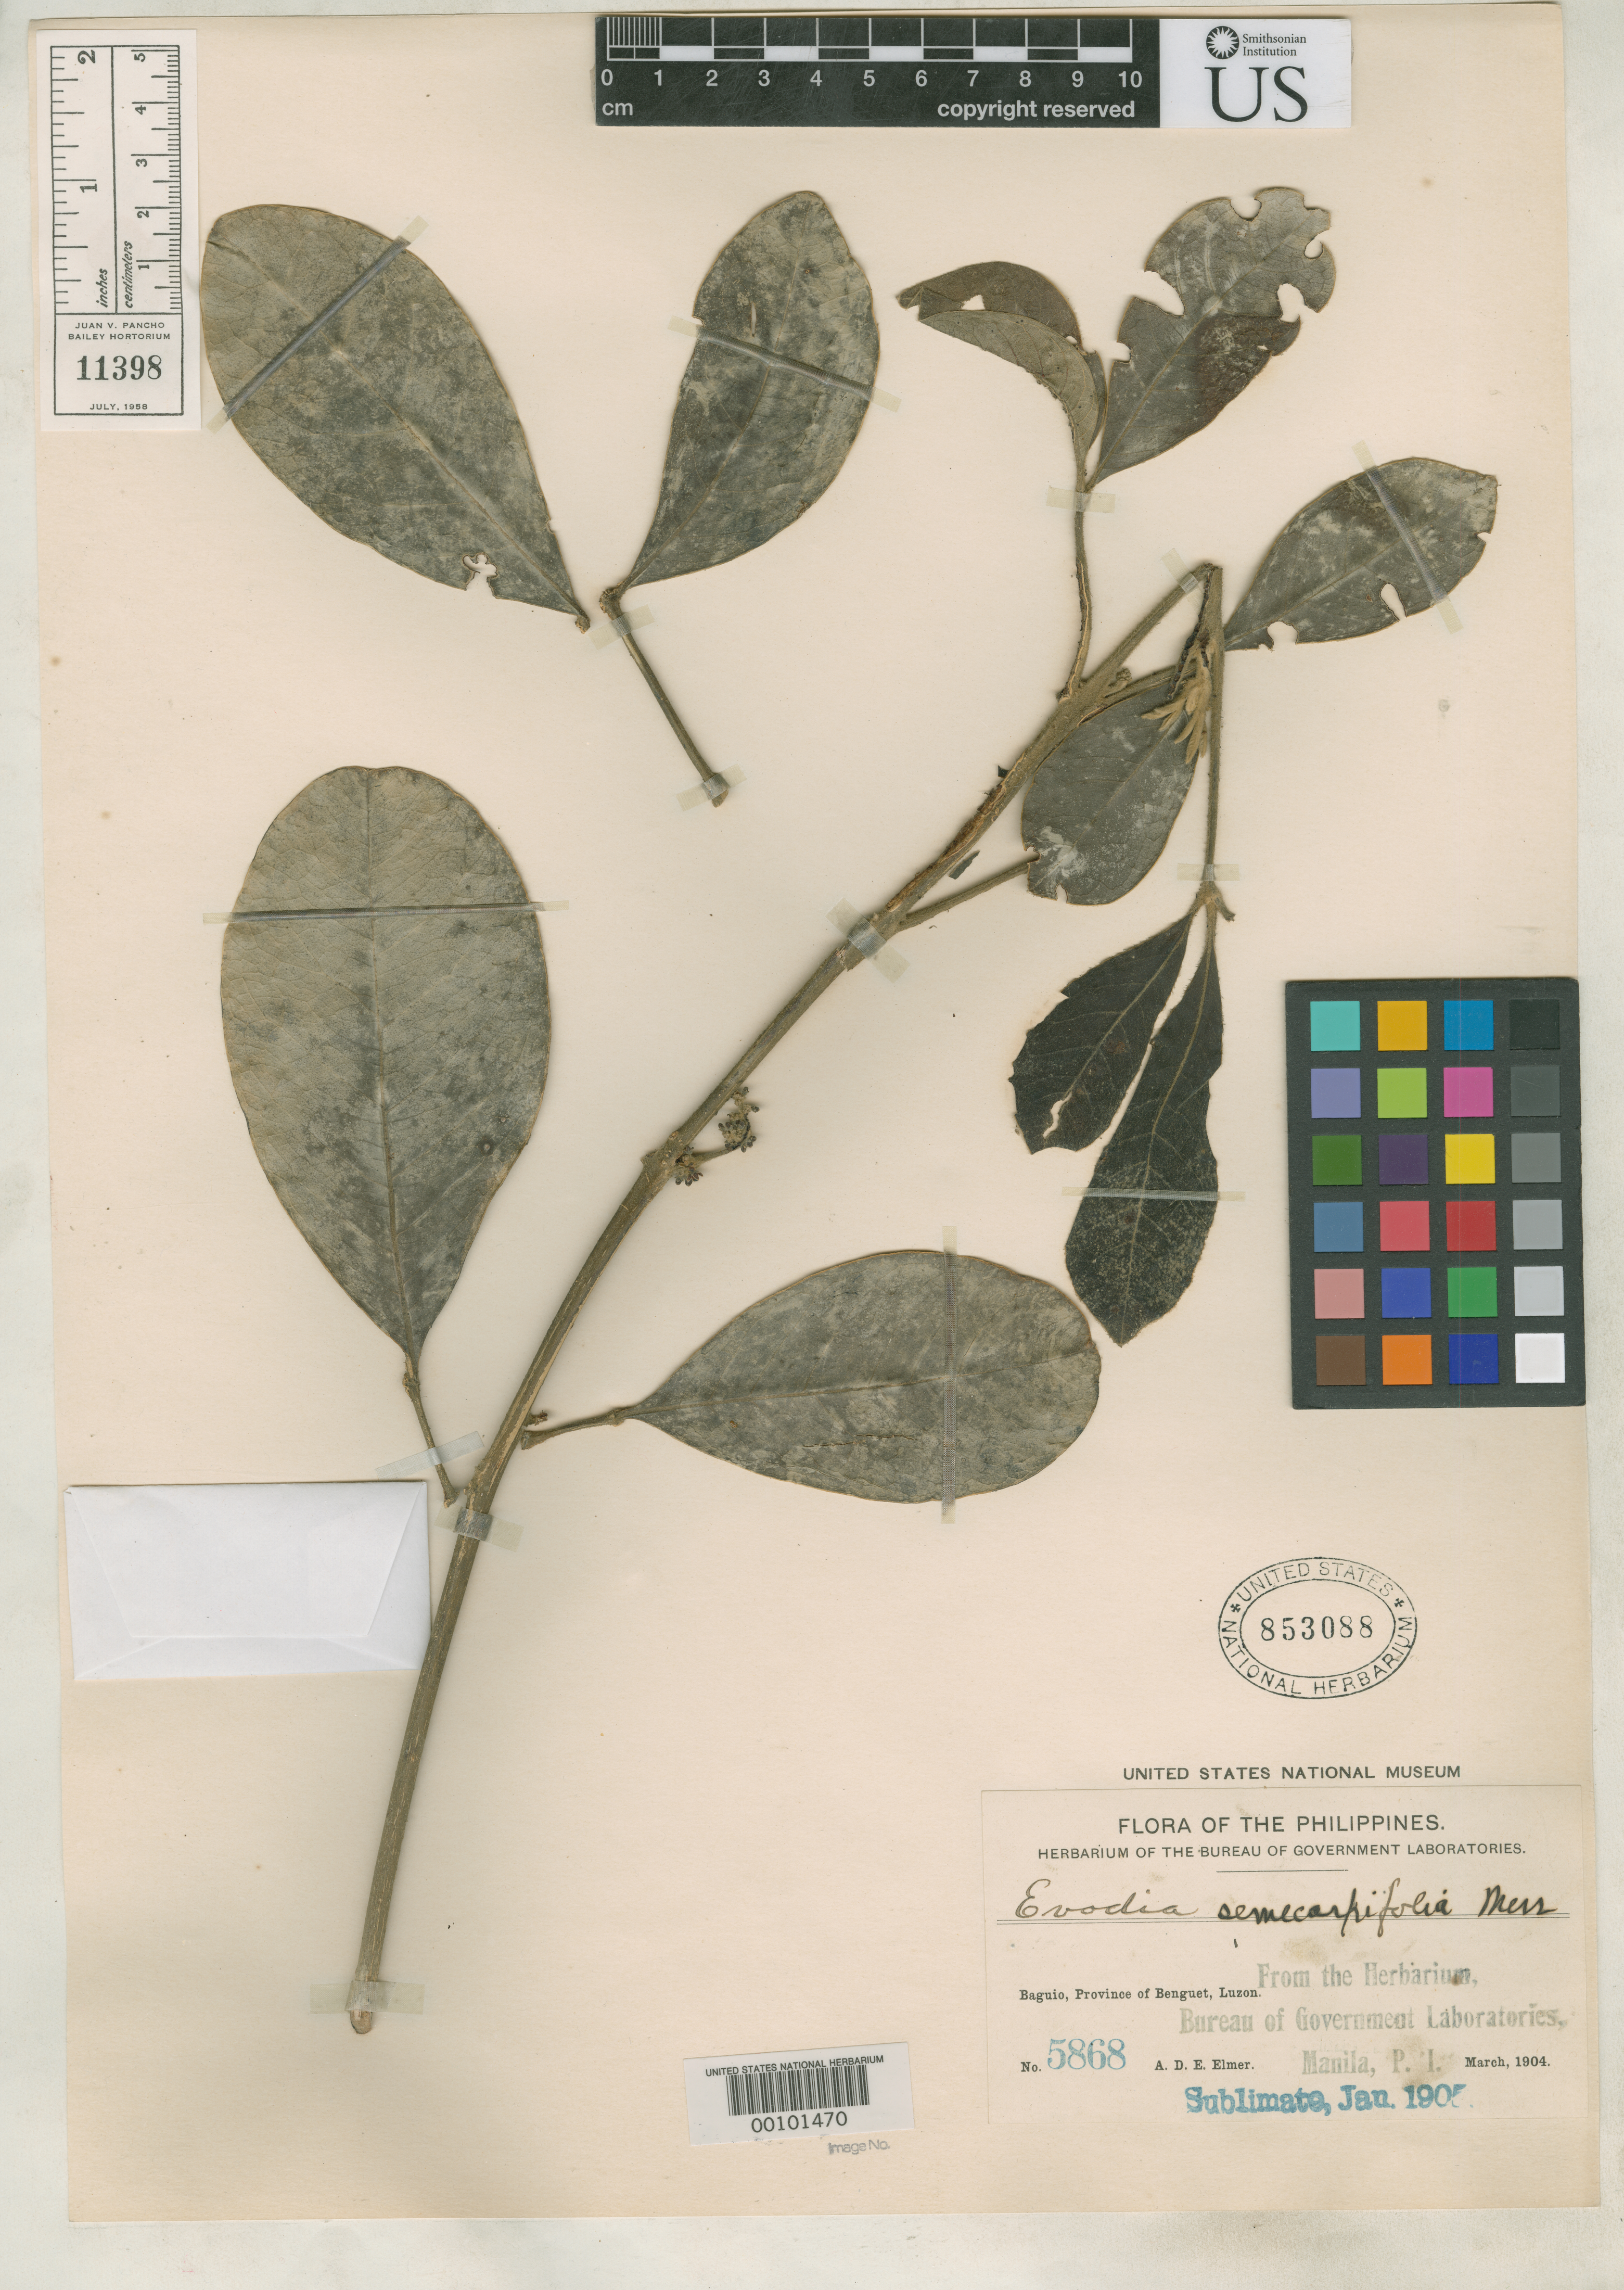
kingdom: Plantae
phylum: Tracheophyta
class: Magnoliopsida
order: Sapindales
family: Rutaceae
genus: Euodia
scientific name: Euodia semecarpifolia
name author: Merr.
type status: Isotype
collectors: A. D. E. Elmer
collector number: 5868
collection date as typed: Mar 1904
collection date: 1904-03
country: Philippines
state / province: Cordillera (Administrative Region)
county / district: Benguet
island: Luzon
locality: Baguio.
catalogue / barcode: US 853088